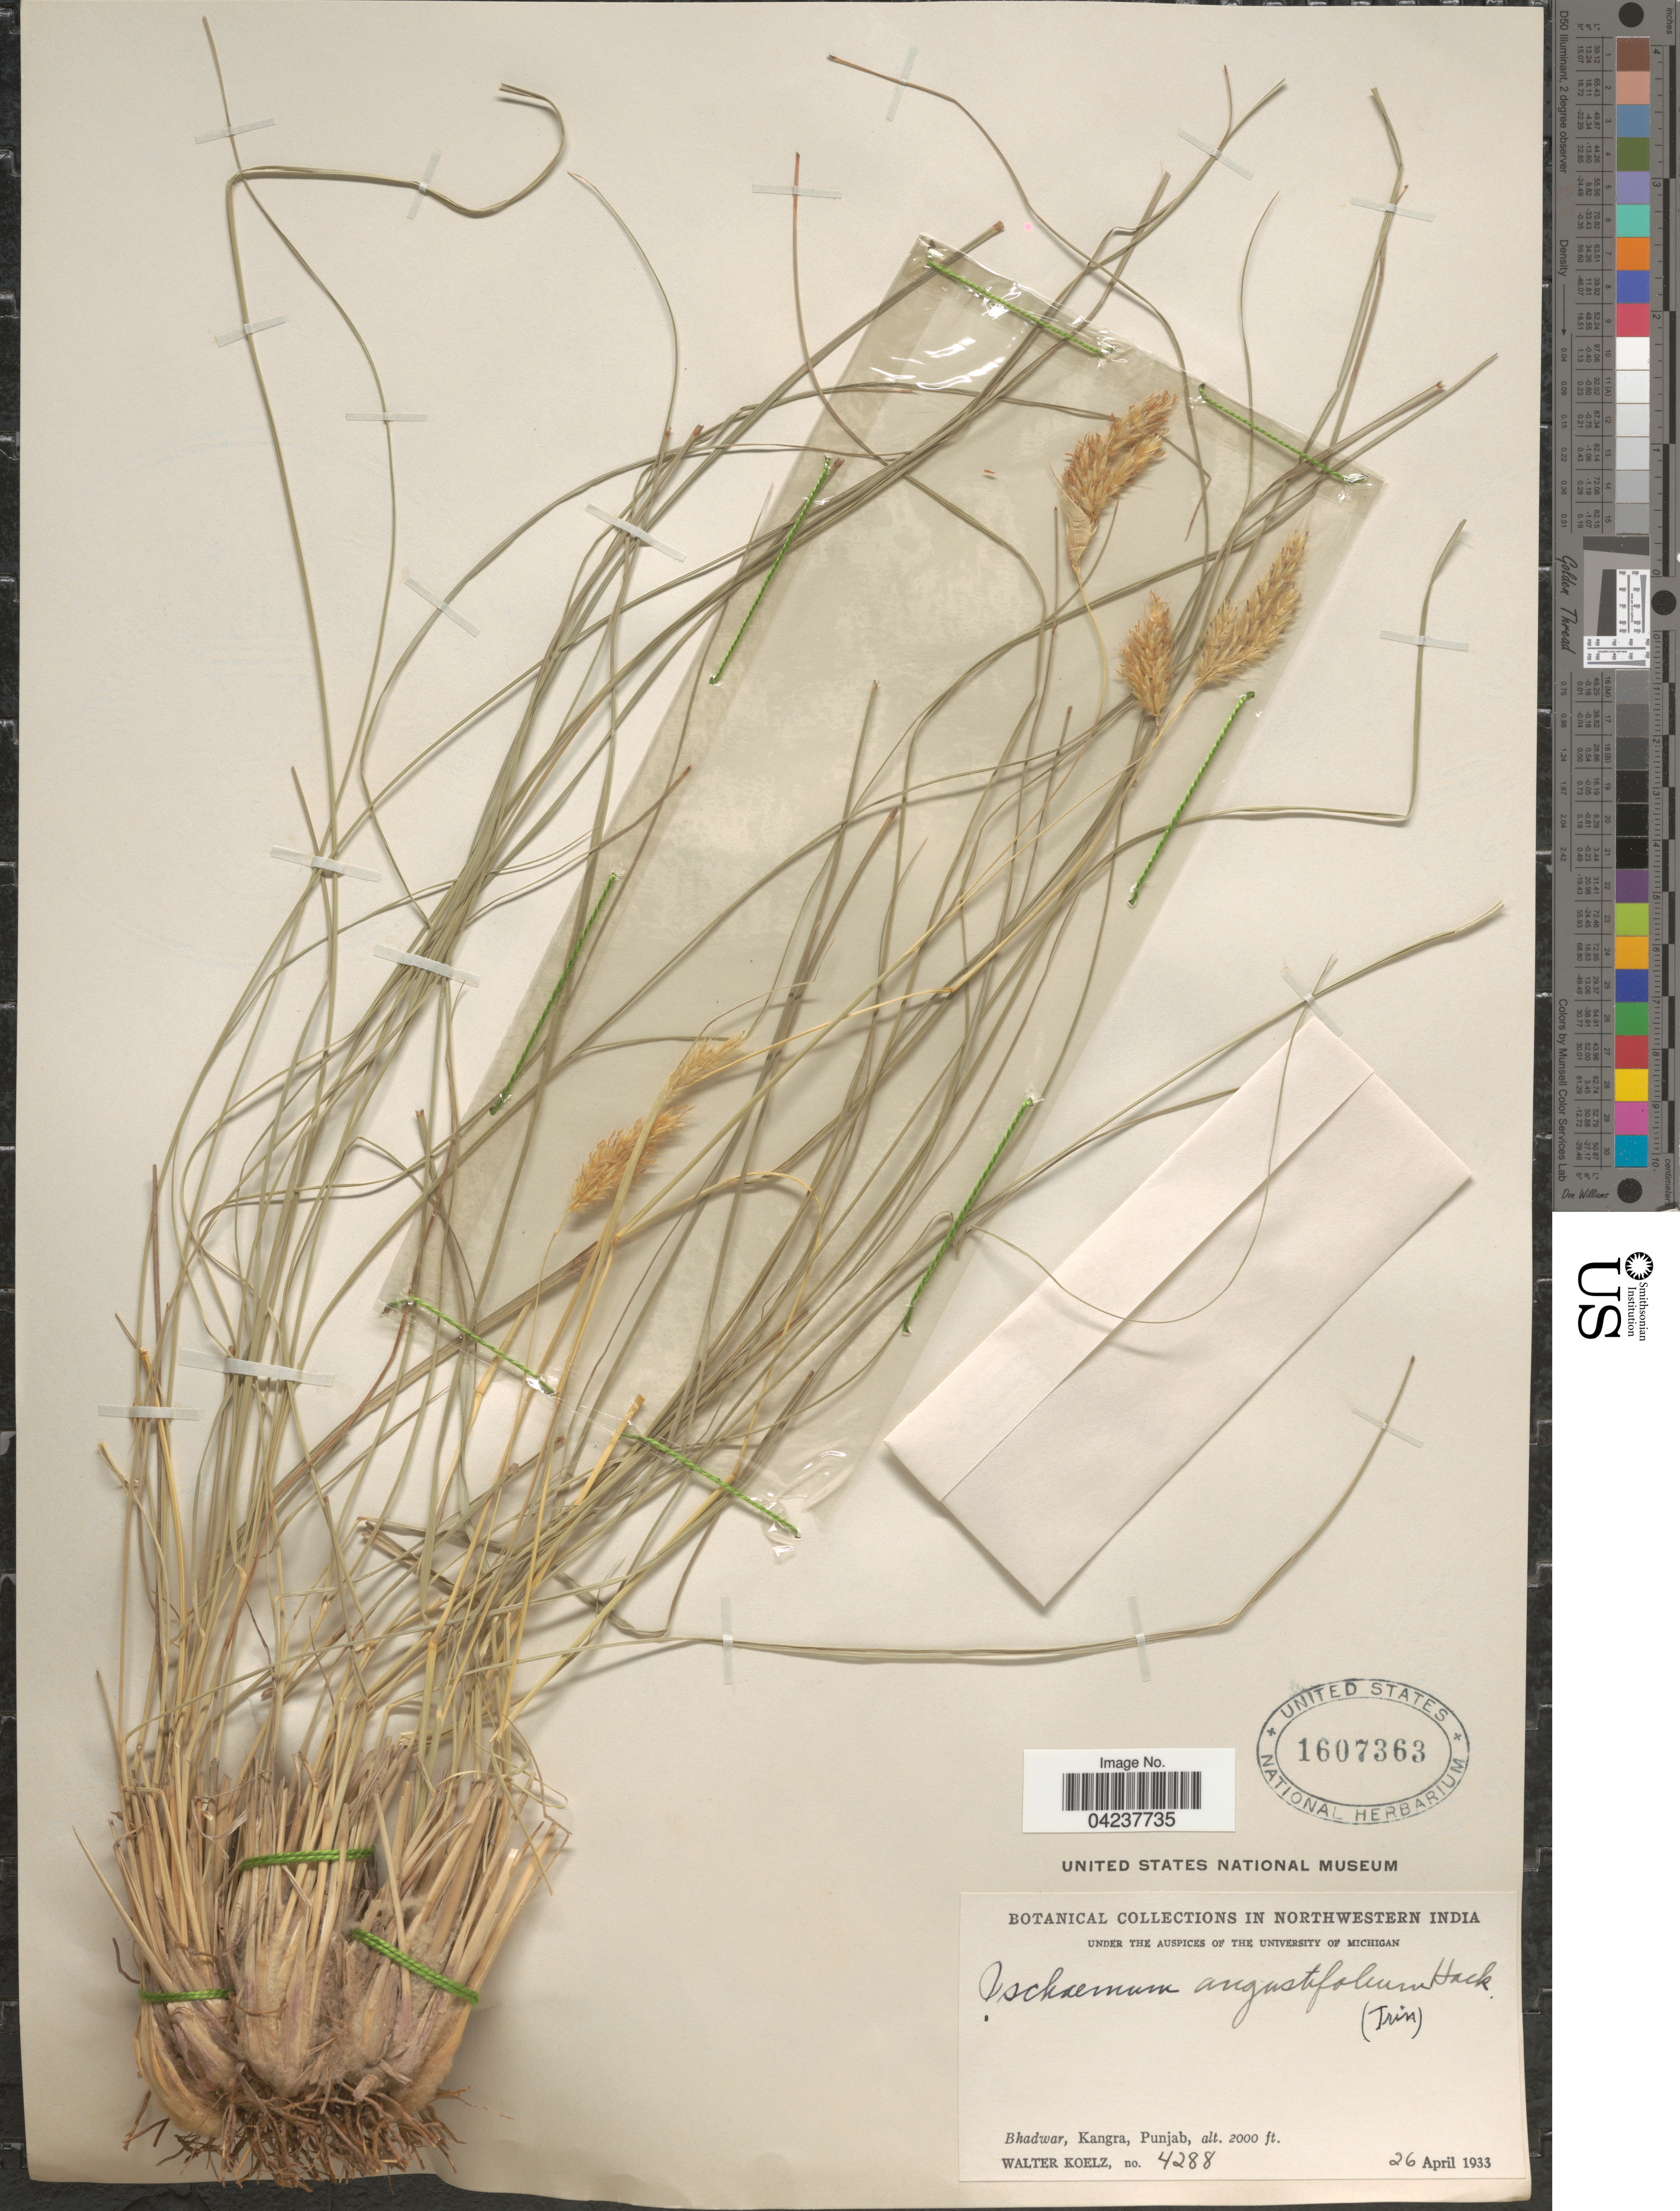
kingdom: Plantae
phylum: Tracheophyta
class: Liliopsida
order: Poales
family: Poaceae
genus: Eulaliopsis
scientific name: Eulaliopsis binata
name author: (Retz.) C. E. Hubb.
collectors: W. N. Koelz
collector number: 4288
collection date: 1933-04-26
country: India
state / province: Punjab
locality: Northwestern India. Bhadwar, Kangra.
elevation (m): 610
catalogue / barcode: US 1607363